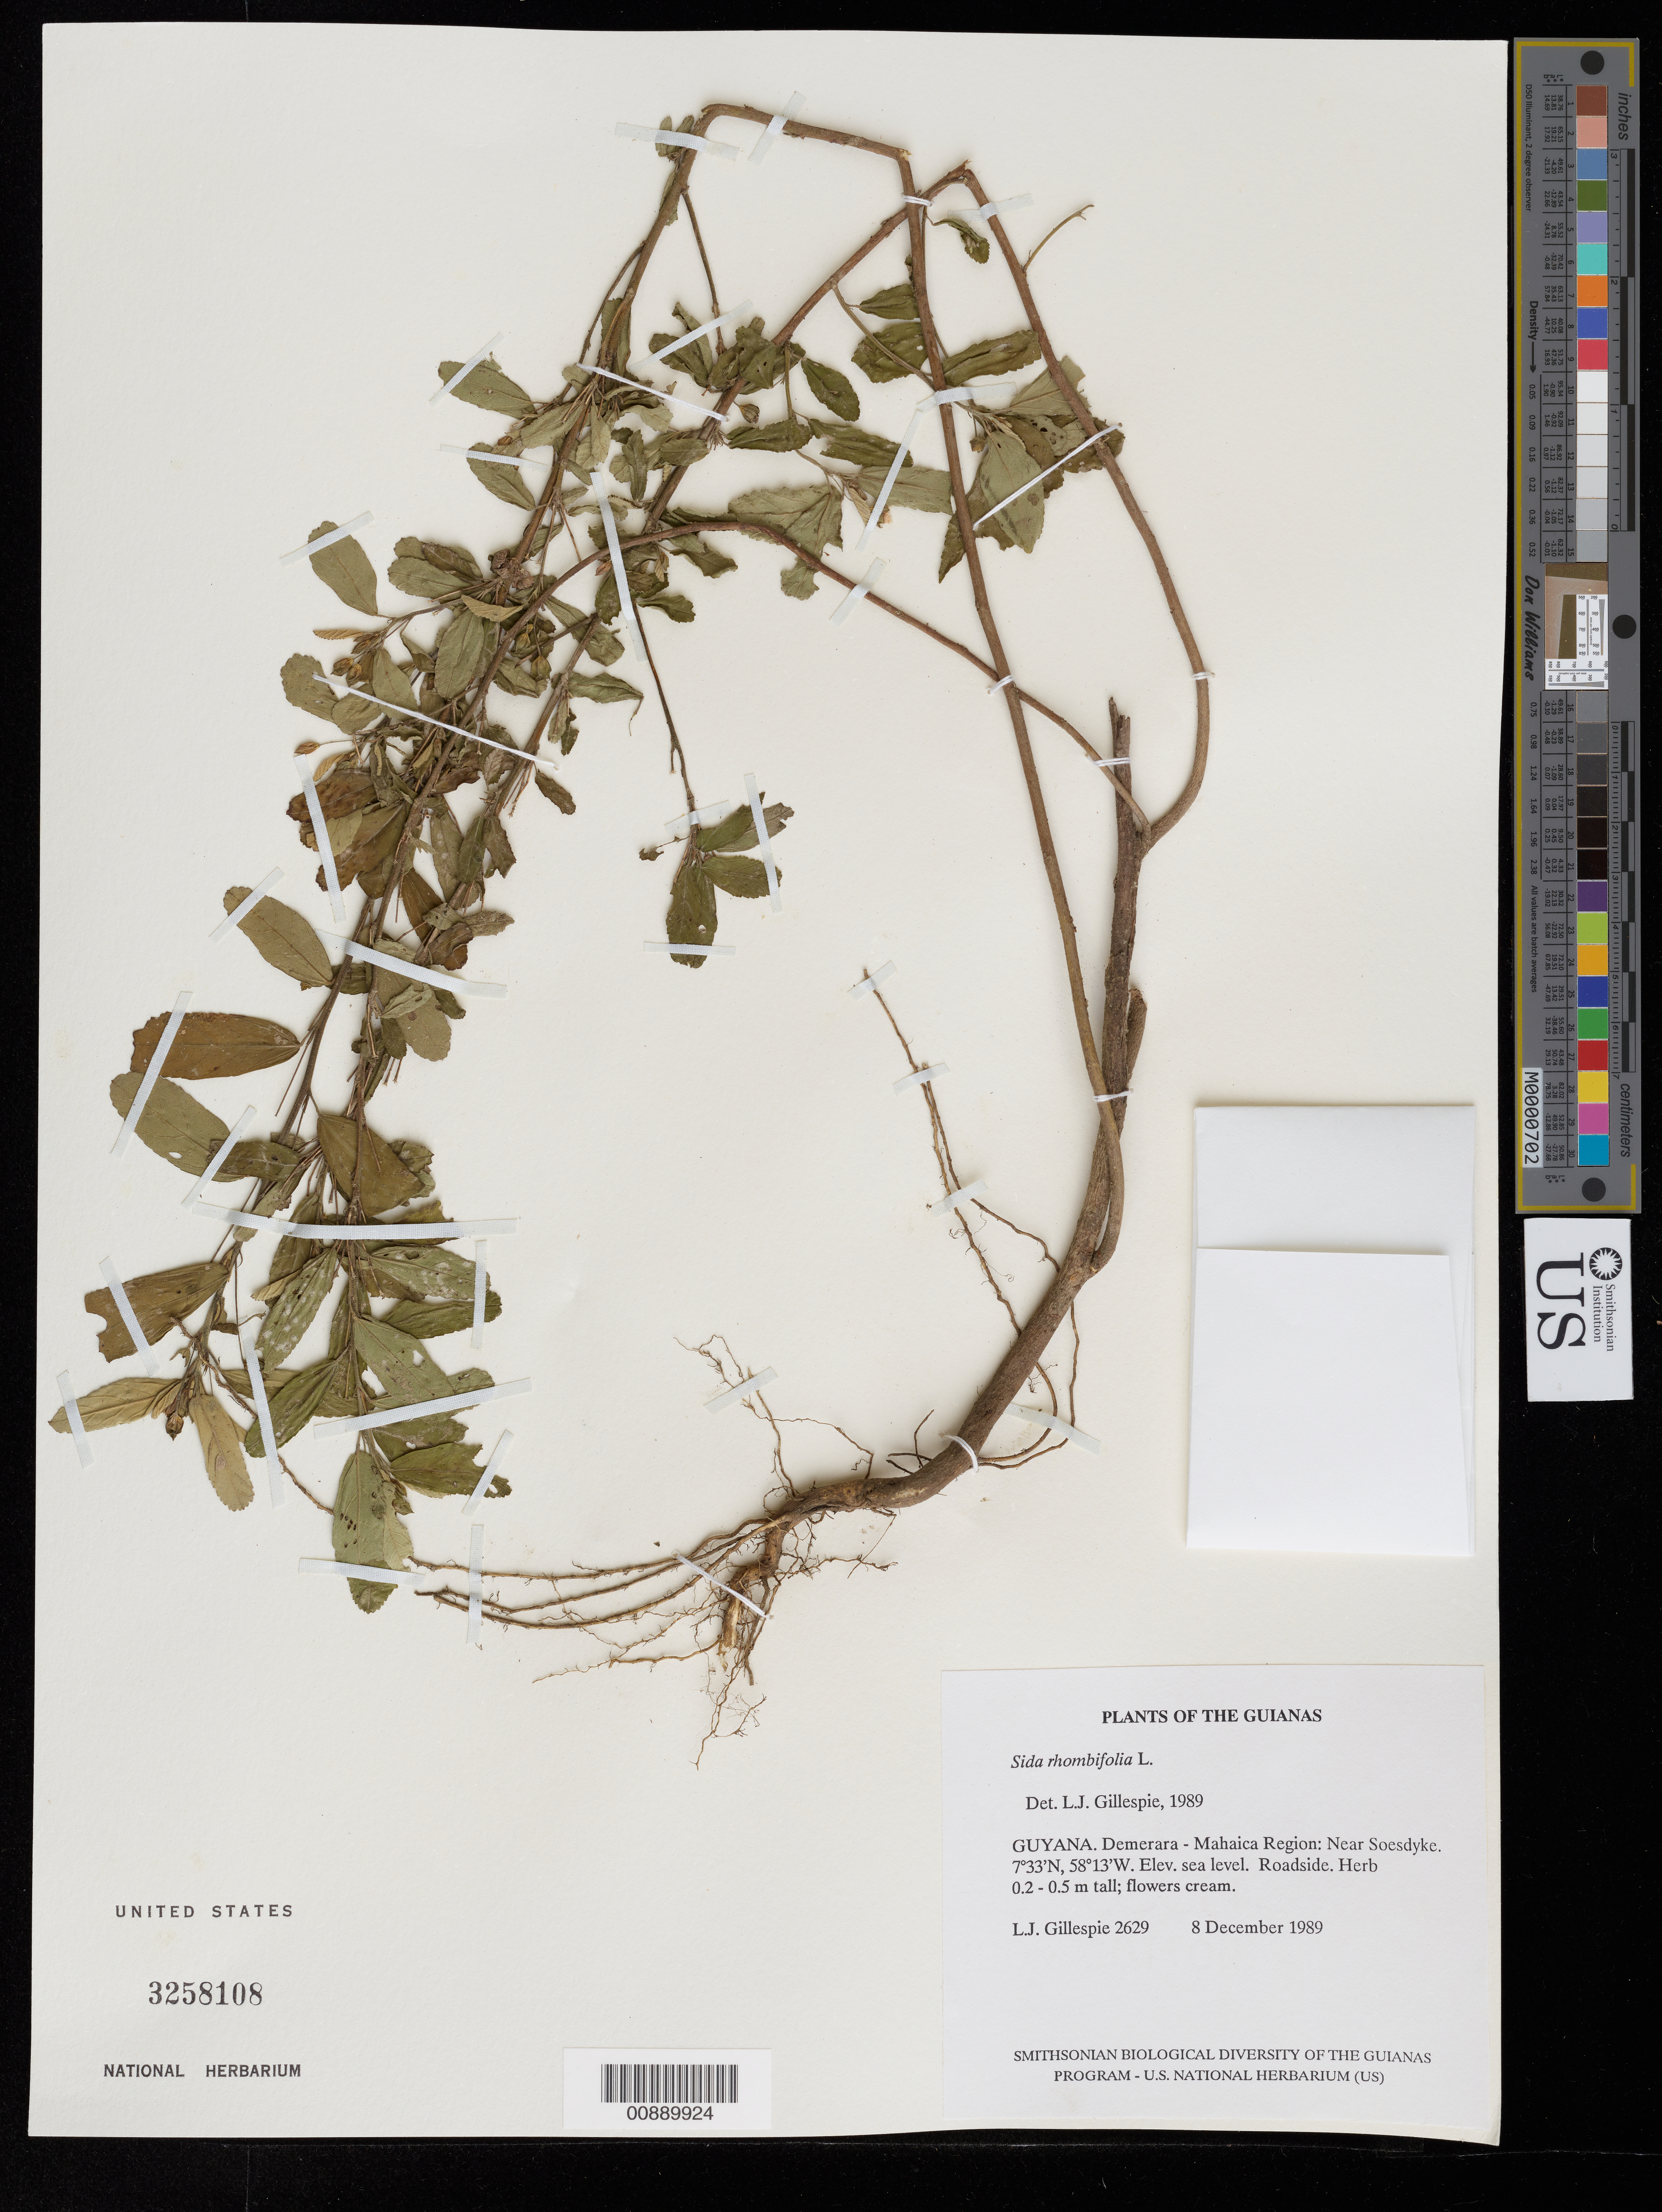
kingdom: Plantae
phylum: Tracheophyta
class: Magnoliopsida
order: Malvales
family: Malvaceae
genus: Sida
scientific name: Sida rhombifolia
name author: L.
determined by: Gillespie, L. J.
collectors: L. J. Gillespie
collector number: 2629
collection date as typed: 8 December 1989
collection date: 1989-12-08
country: Guyana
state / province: Demerara-Mahaica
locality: Near Soesdyke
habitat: Roadside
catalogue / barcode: US 3258108